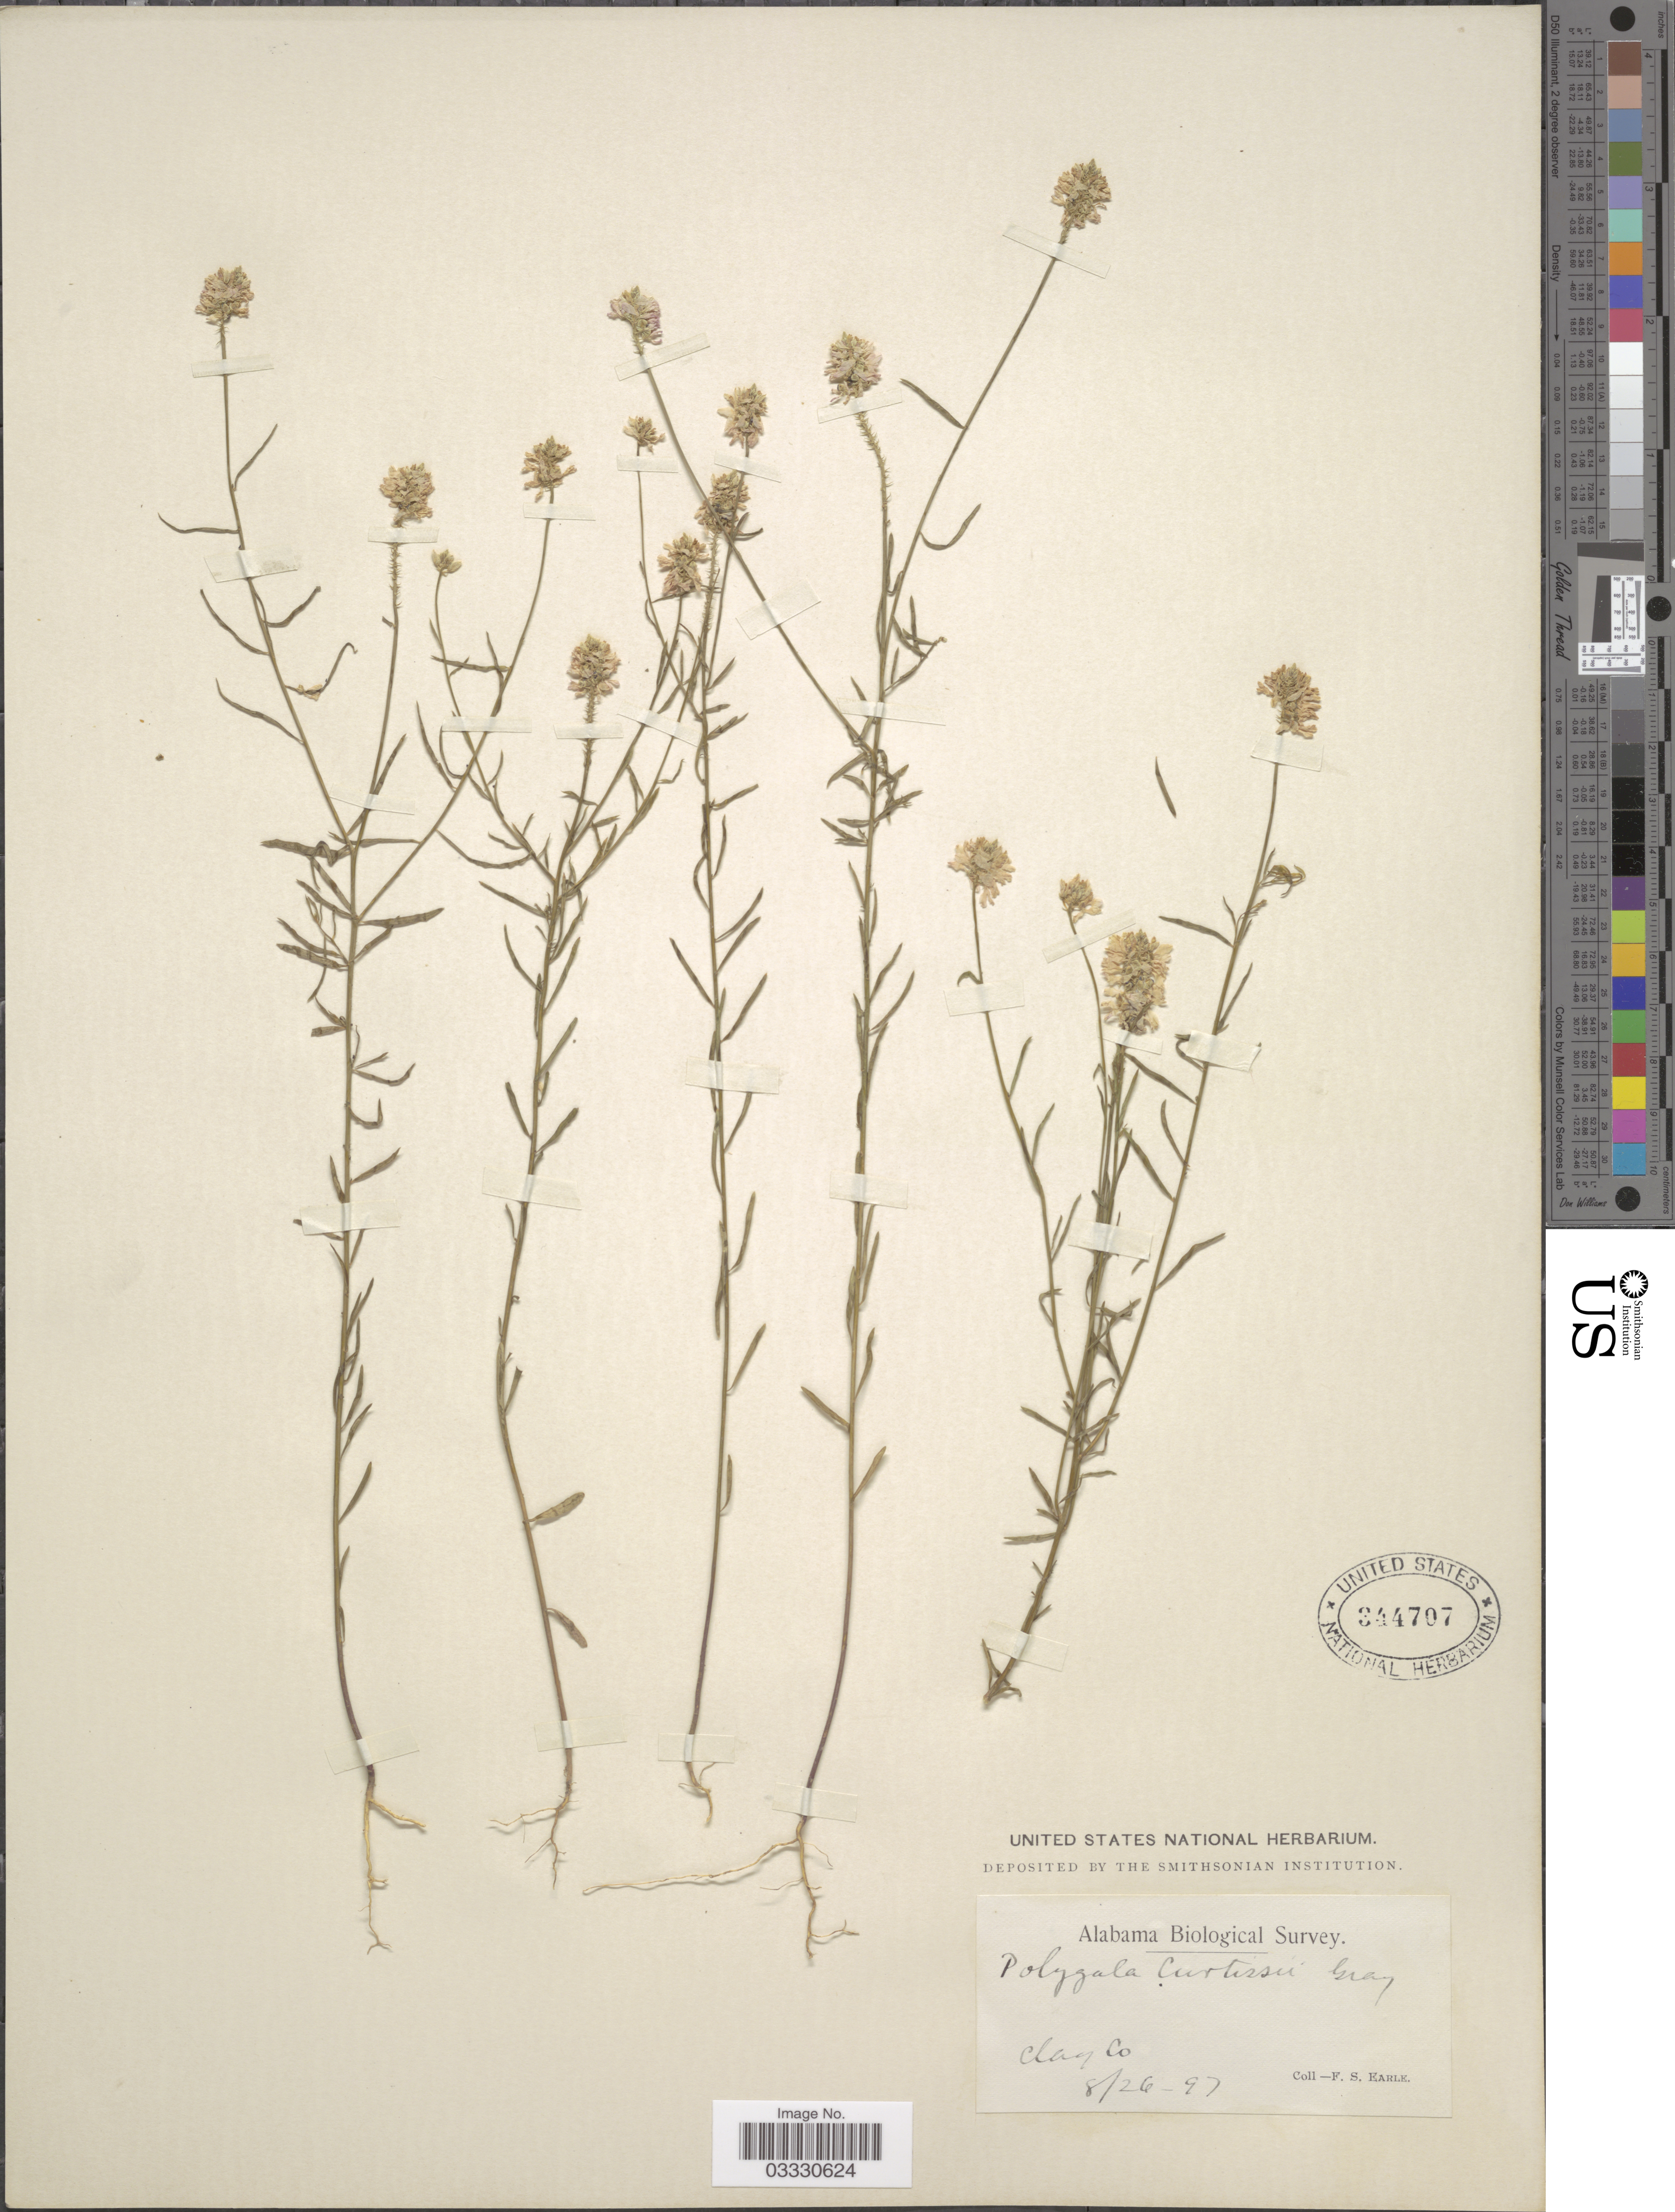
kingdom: Plantae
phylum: Tracheophyta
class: Magnoliopsida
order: Fabales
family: Polygalaceae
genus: Polygala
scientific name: Polygala curtissii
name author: A. Gray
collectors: F. S. Earle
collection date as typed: Transcribed d/m/y: 26/8/97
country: United States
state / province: Alabama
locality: Clay Co.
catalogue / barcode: US 344707